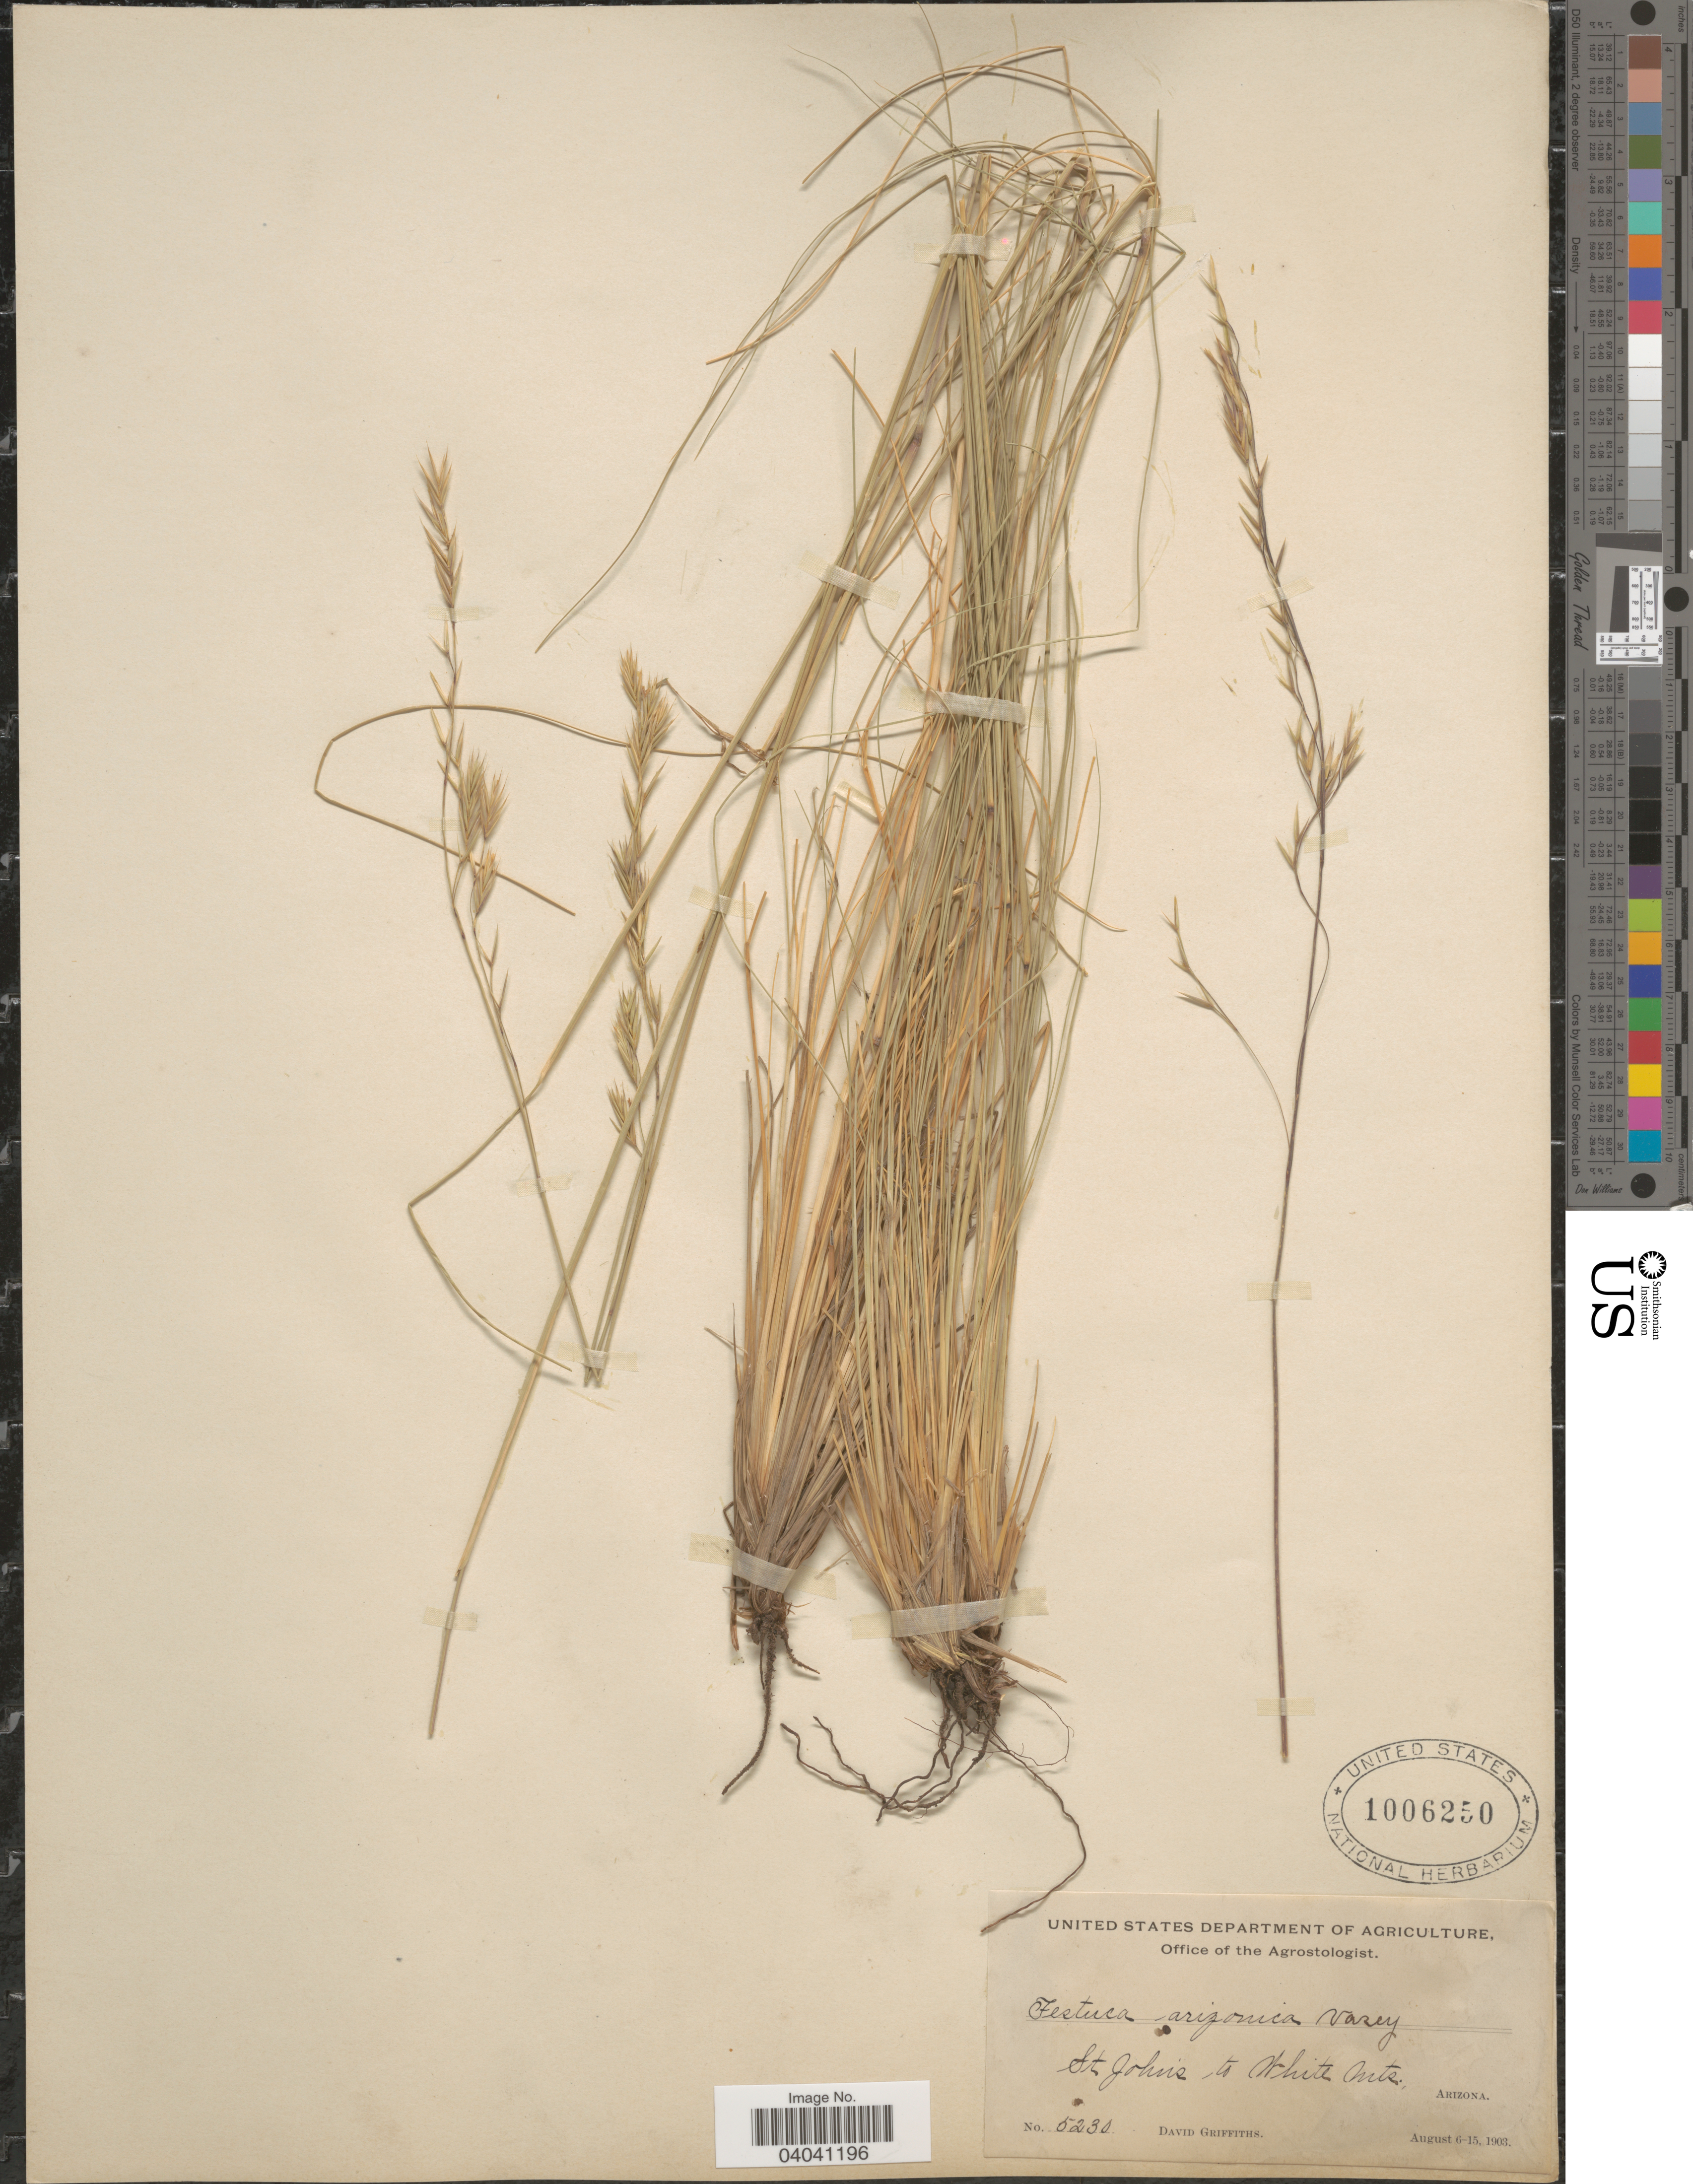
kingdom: Plantae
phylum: Tracheophyta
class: Liliopsida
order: Poales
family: Poaceae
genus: Festuca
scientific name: Festuca arizonica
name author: Vasey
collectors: D. Griffiths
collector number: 5230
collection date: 1903-08-06/1903-08-15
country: United States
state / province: Arizona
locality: St John's to White Mts.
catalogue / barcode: US 1006250